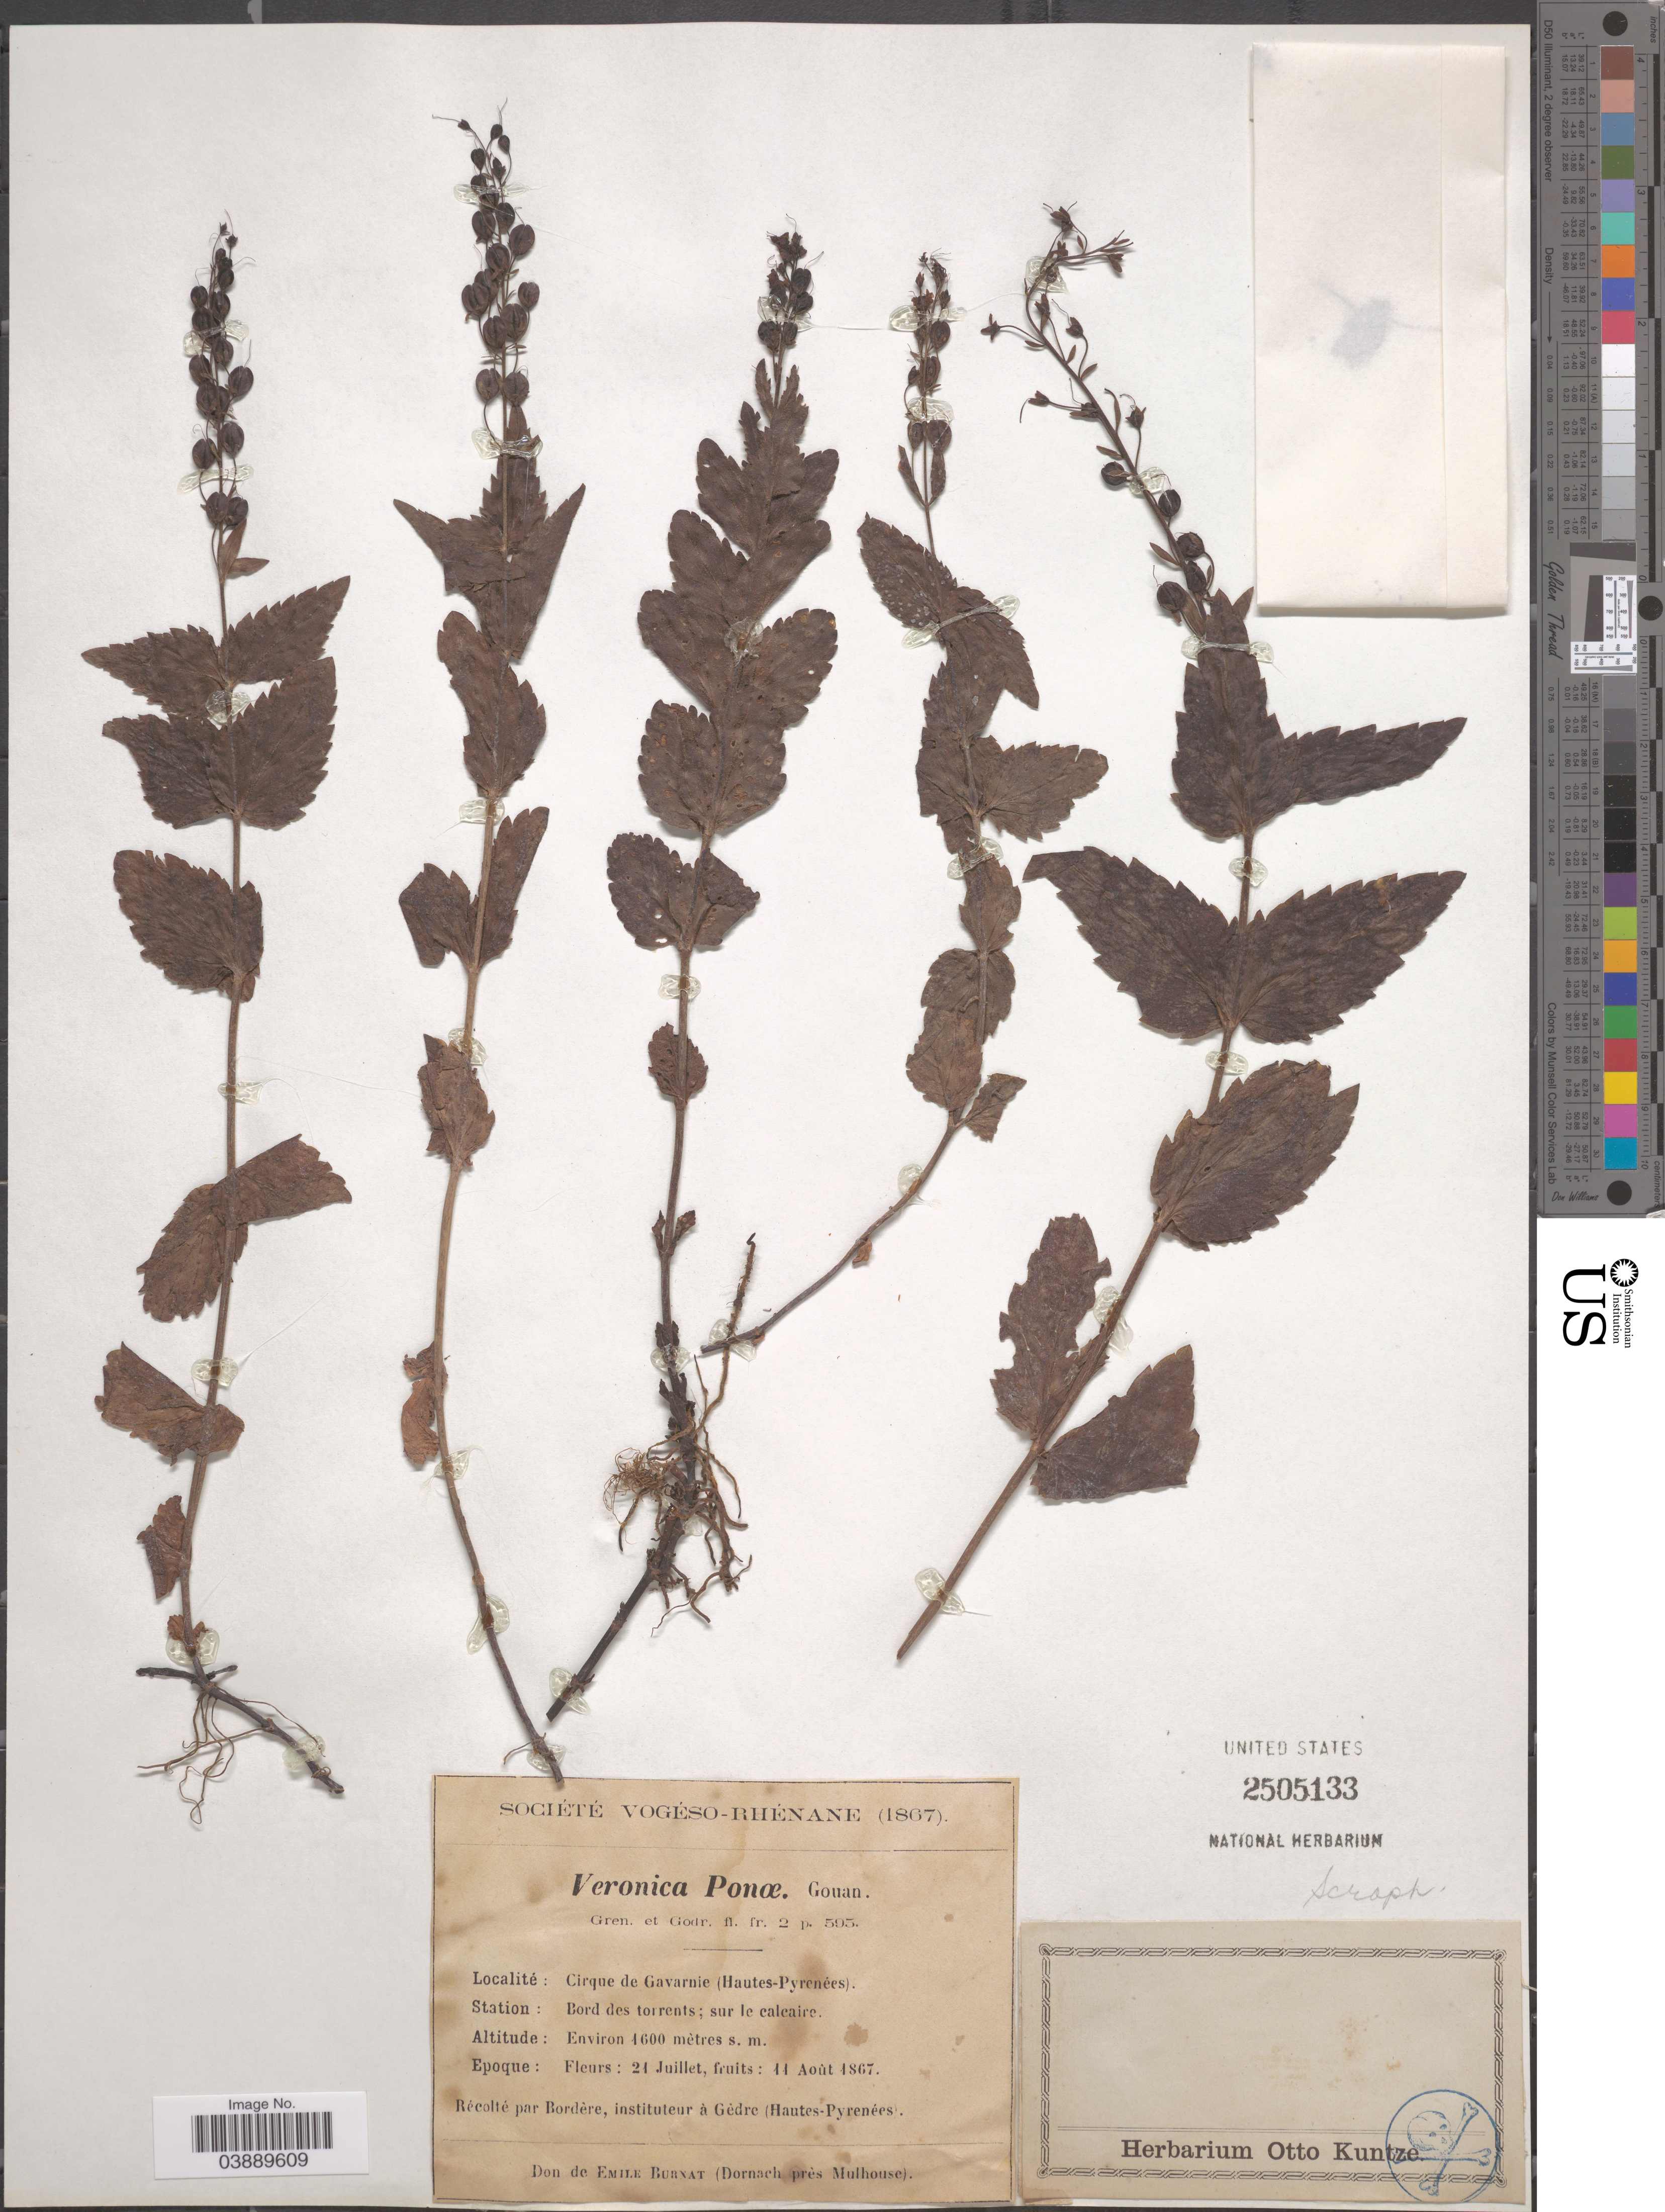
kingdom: Plantae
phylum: Tracheophyta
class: Magnoliopsida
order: Lamiales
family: Plantaginaceae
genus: Veronica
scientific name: Veronica ponae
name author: Gouan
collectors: E. Burnat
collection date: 1867-07-21/1867-08-11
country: France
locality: Cirque de Gavarnie (Hautes-Pyrenées). Station: Bord des torrents; sur le calcaire.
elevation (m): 1600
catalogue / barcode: US 2505133